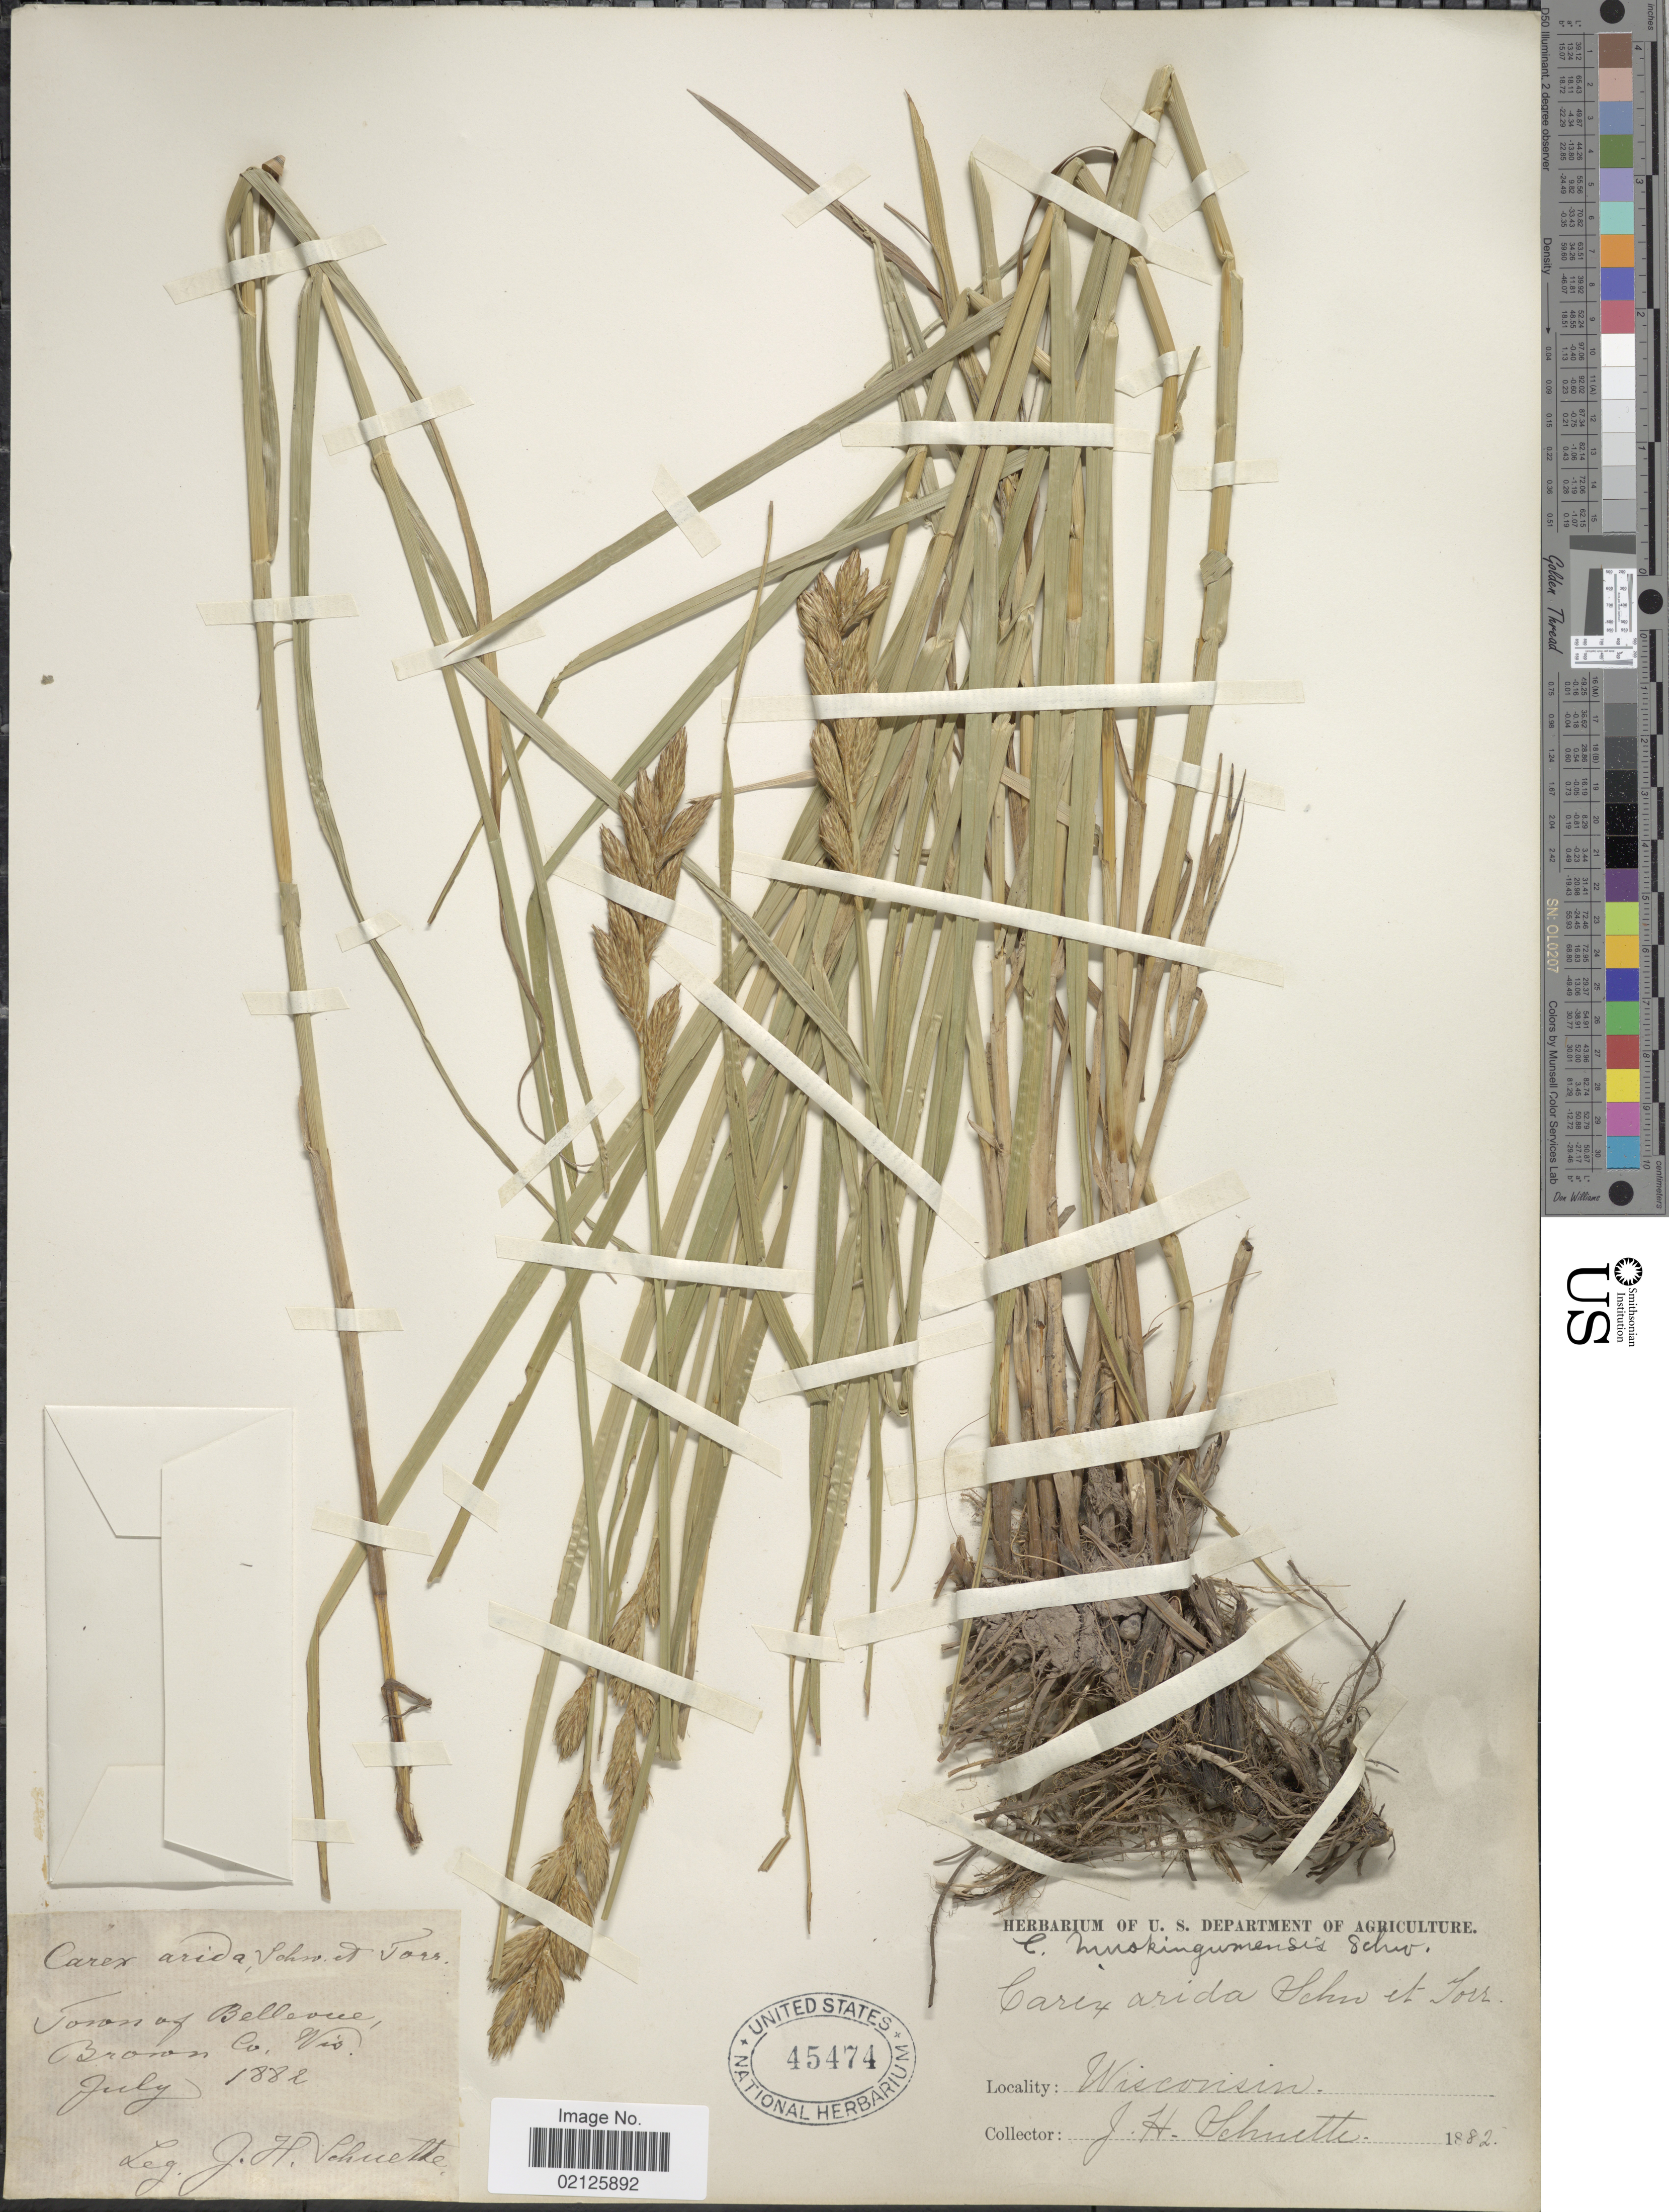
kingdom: Plantae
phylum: Tracheophyta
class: Liliopsida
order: Poales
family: Cyperaceae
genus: Carex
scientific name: Carex muskingumensis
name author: Schwein.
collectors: J. H. Schuette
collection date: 1882-07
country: United States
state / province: Wisconsin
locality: Town of Bellevee, Brown Co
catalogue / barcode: US 45474